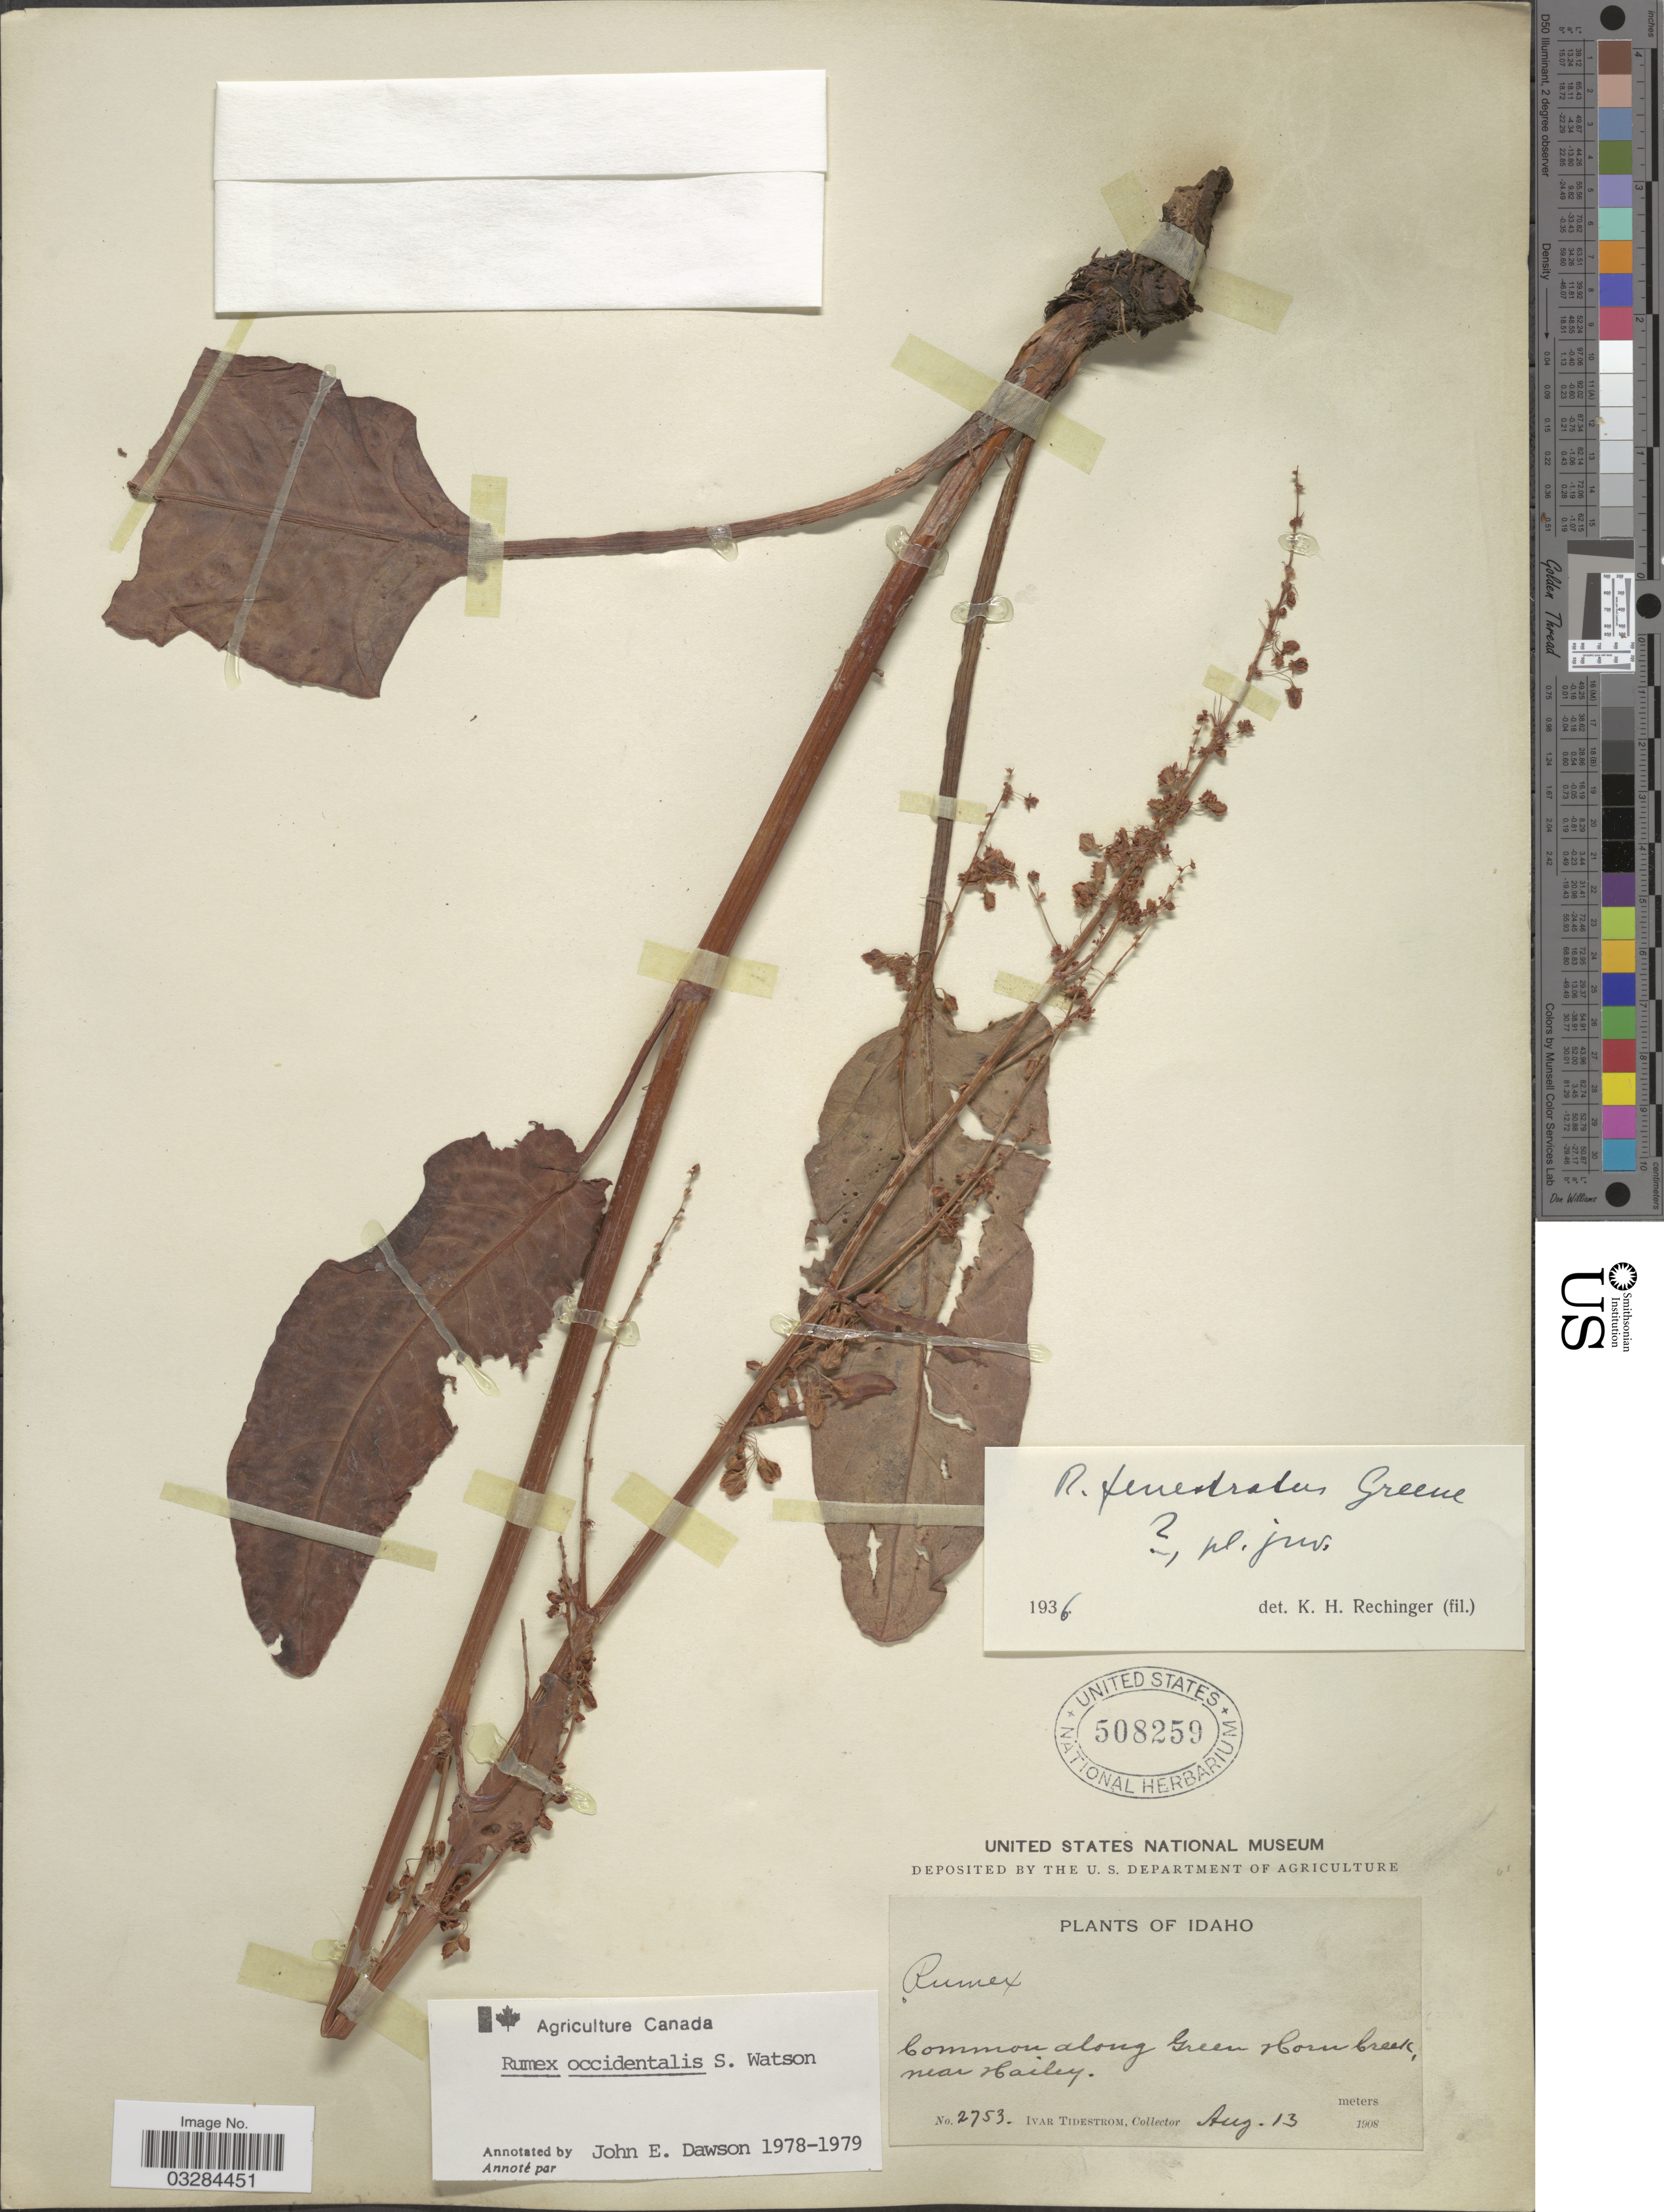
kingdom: Plantae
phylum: Tracheophyta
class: Magnoliopsida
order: Caryophyllales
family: Polygonaceae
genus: Rumex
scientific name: Rumex occidentalis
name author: S. Watson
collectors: I. F. Tidestrom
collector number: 2753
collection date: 1908-08-13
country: United States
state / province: Idaho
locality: Common along Green Horn Creek, near Hailey.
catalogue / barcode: US 508259